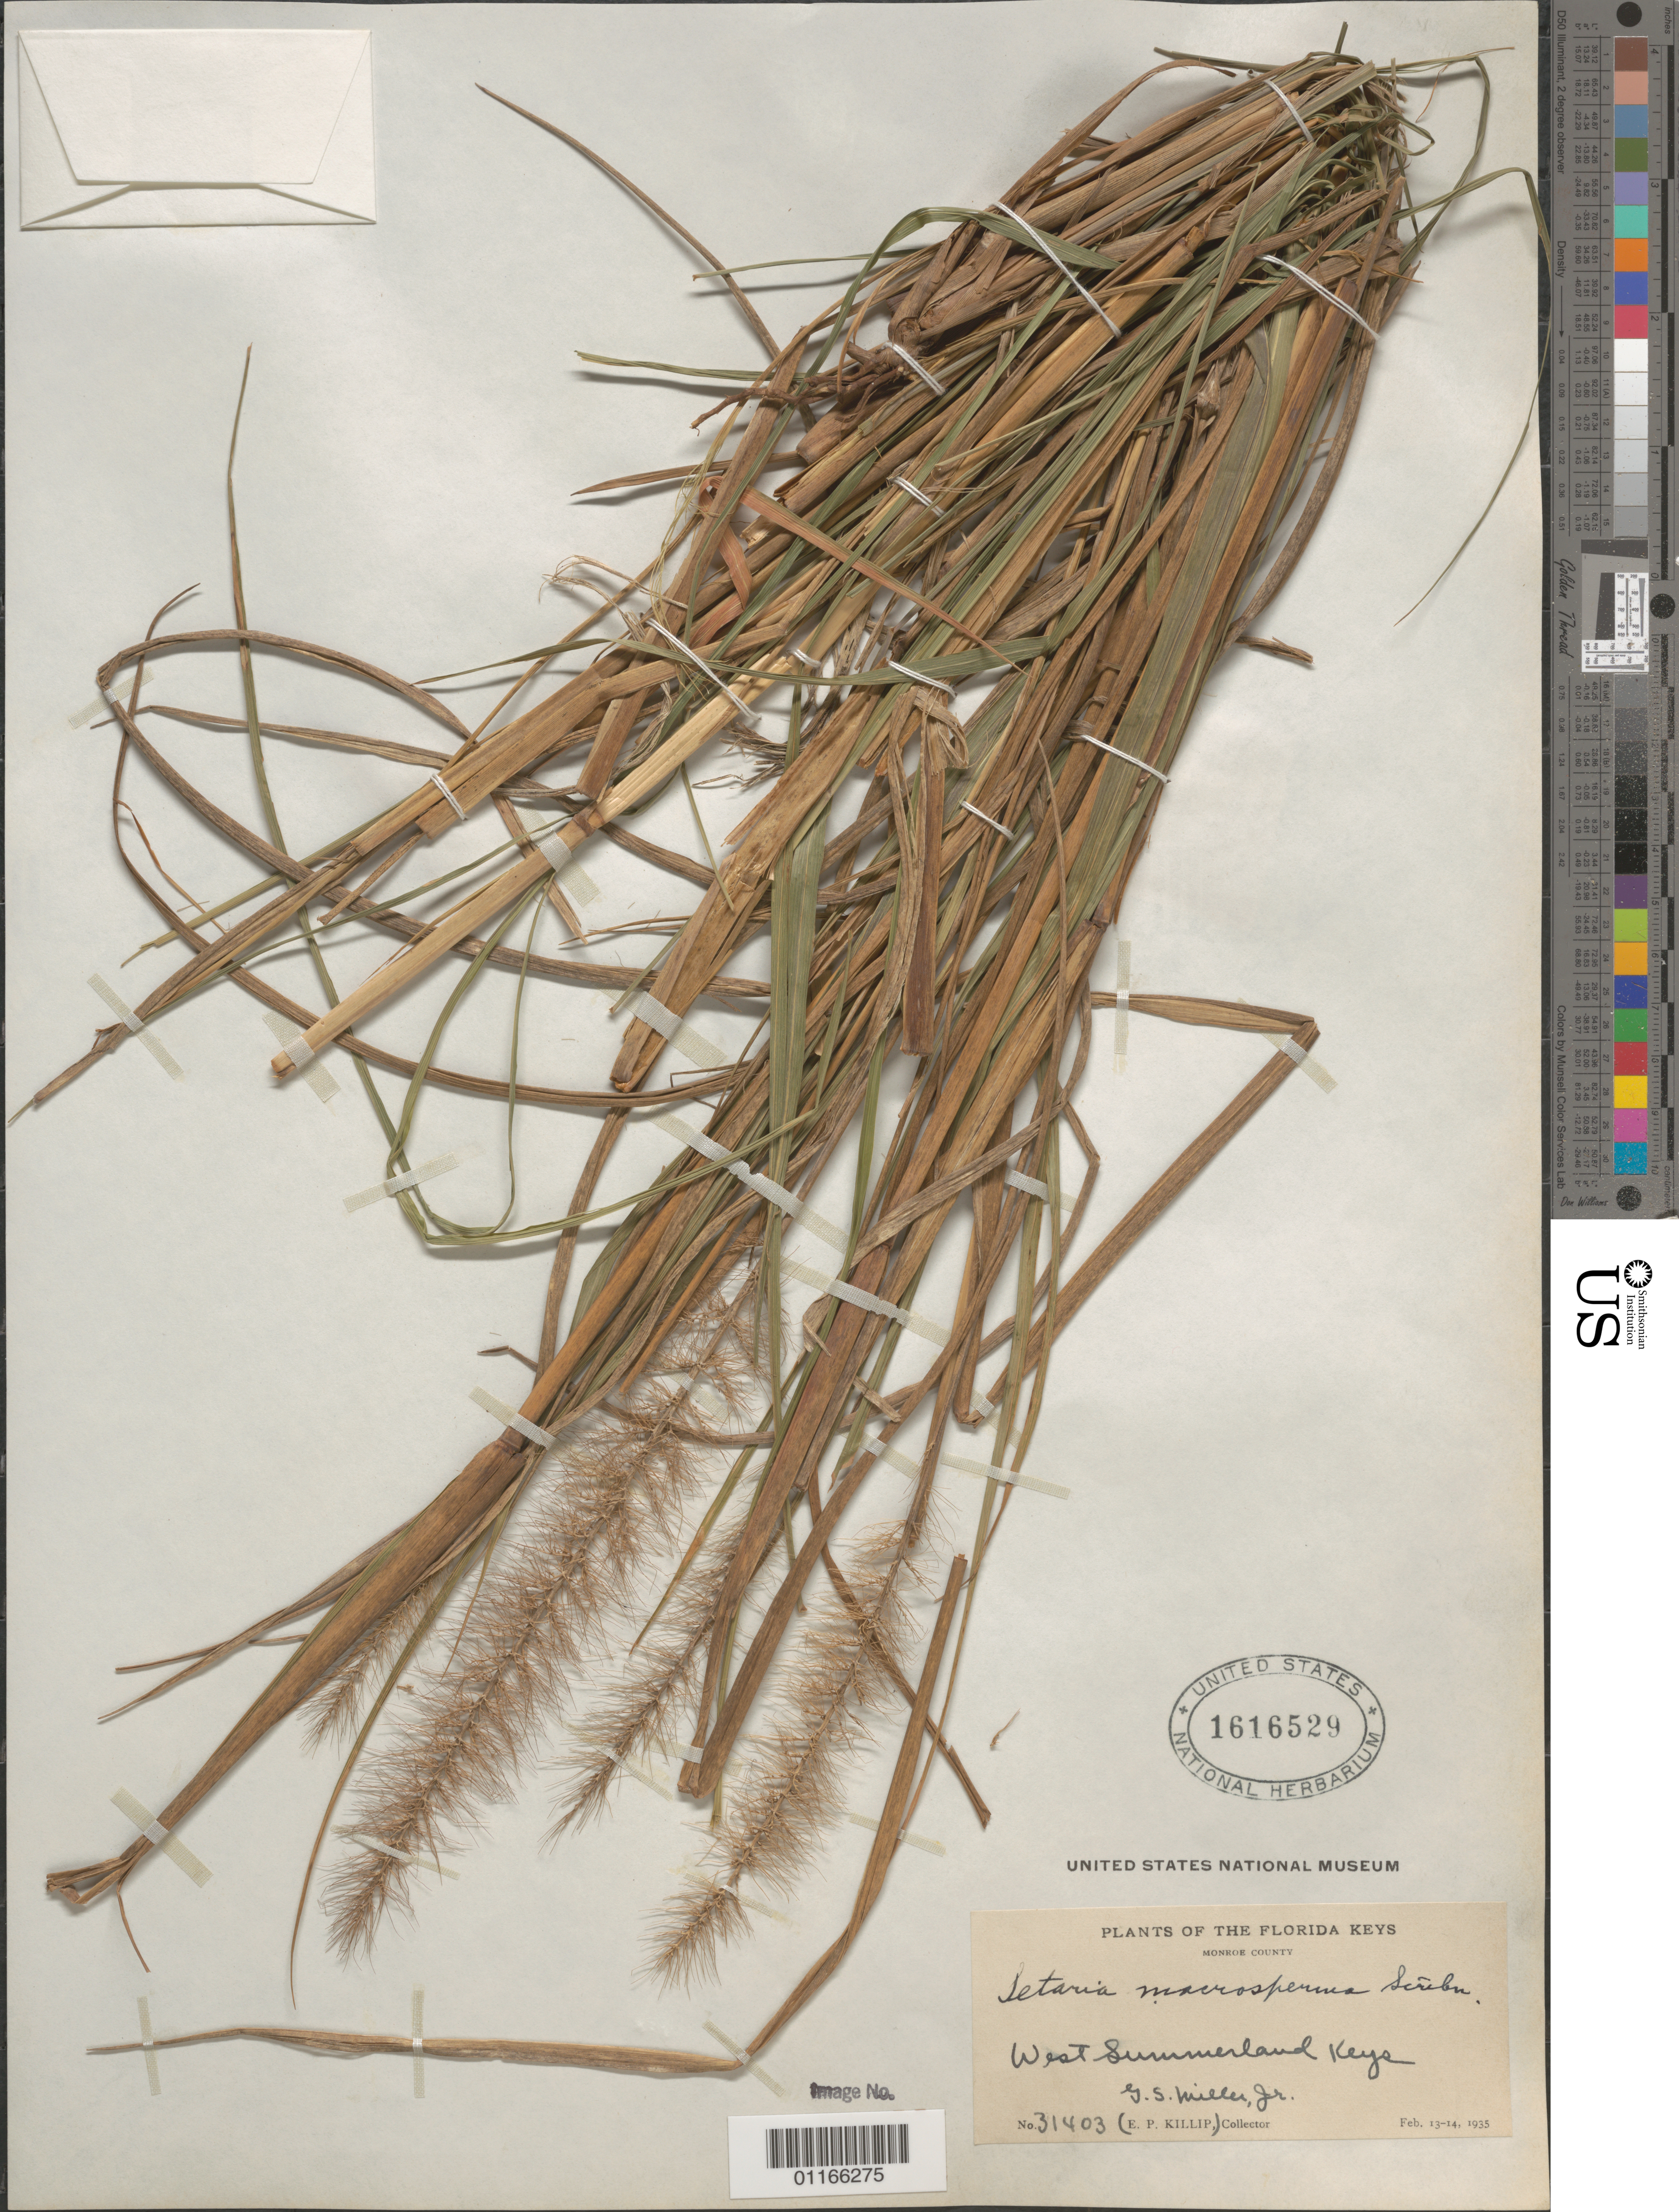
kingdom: Plantae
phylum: Tracheophyta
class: Liliopsida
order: Poales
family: Poaceae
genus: Setaria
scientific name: Setaria macrosperma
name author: (Scribn. & Merr.) K. Schum.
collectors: G. S. Miller & E. P. Killip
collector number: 31403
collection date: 1935-02-13/1935-02-14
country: United States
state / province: Florida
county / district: Monroe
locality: West Summerland Keys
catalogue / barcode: US 1616529